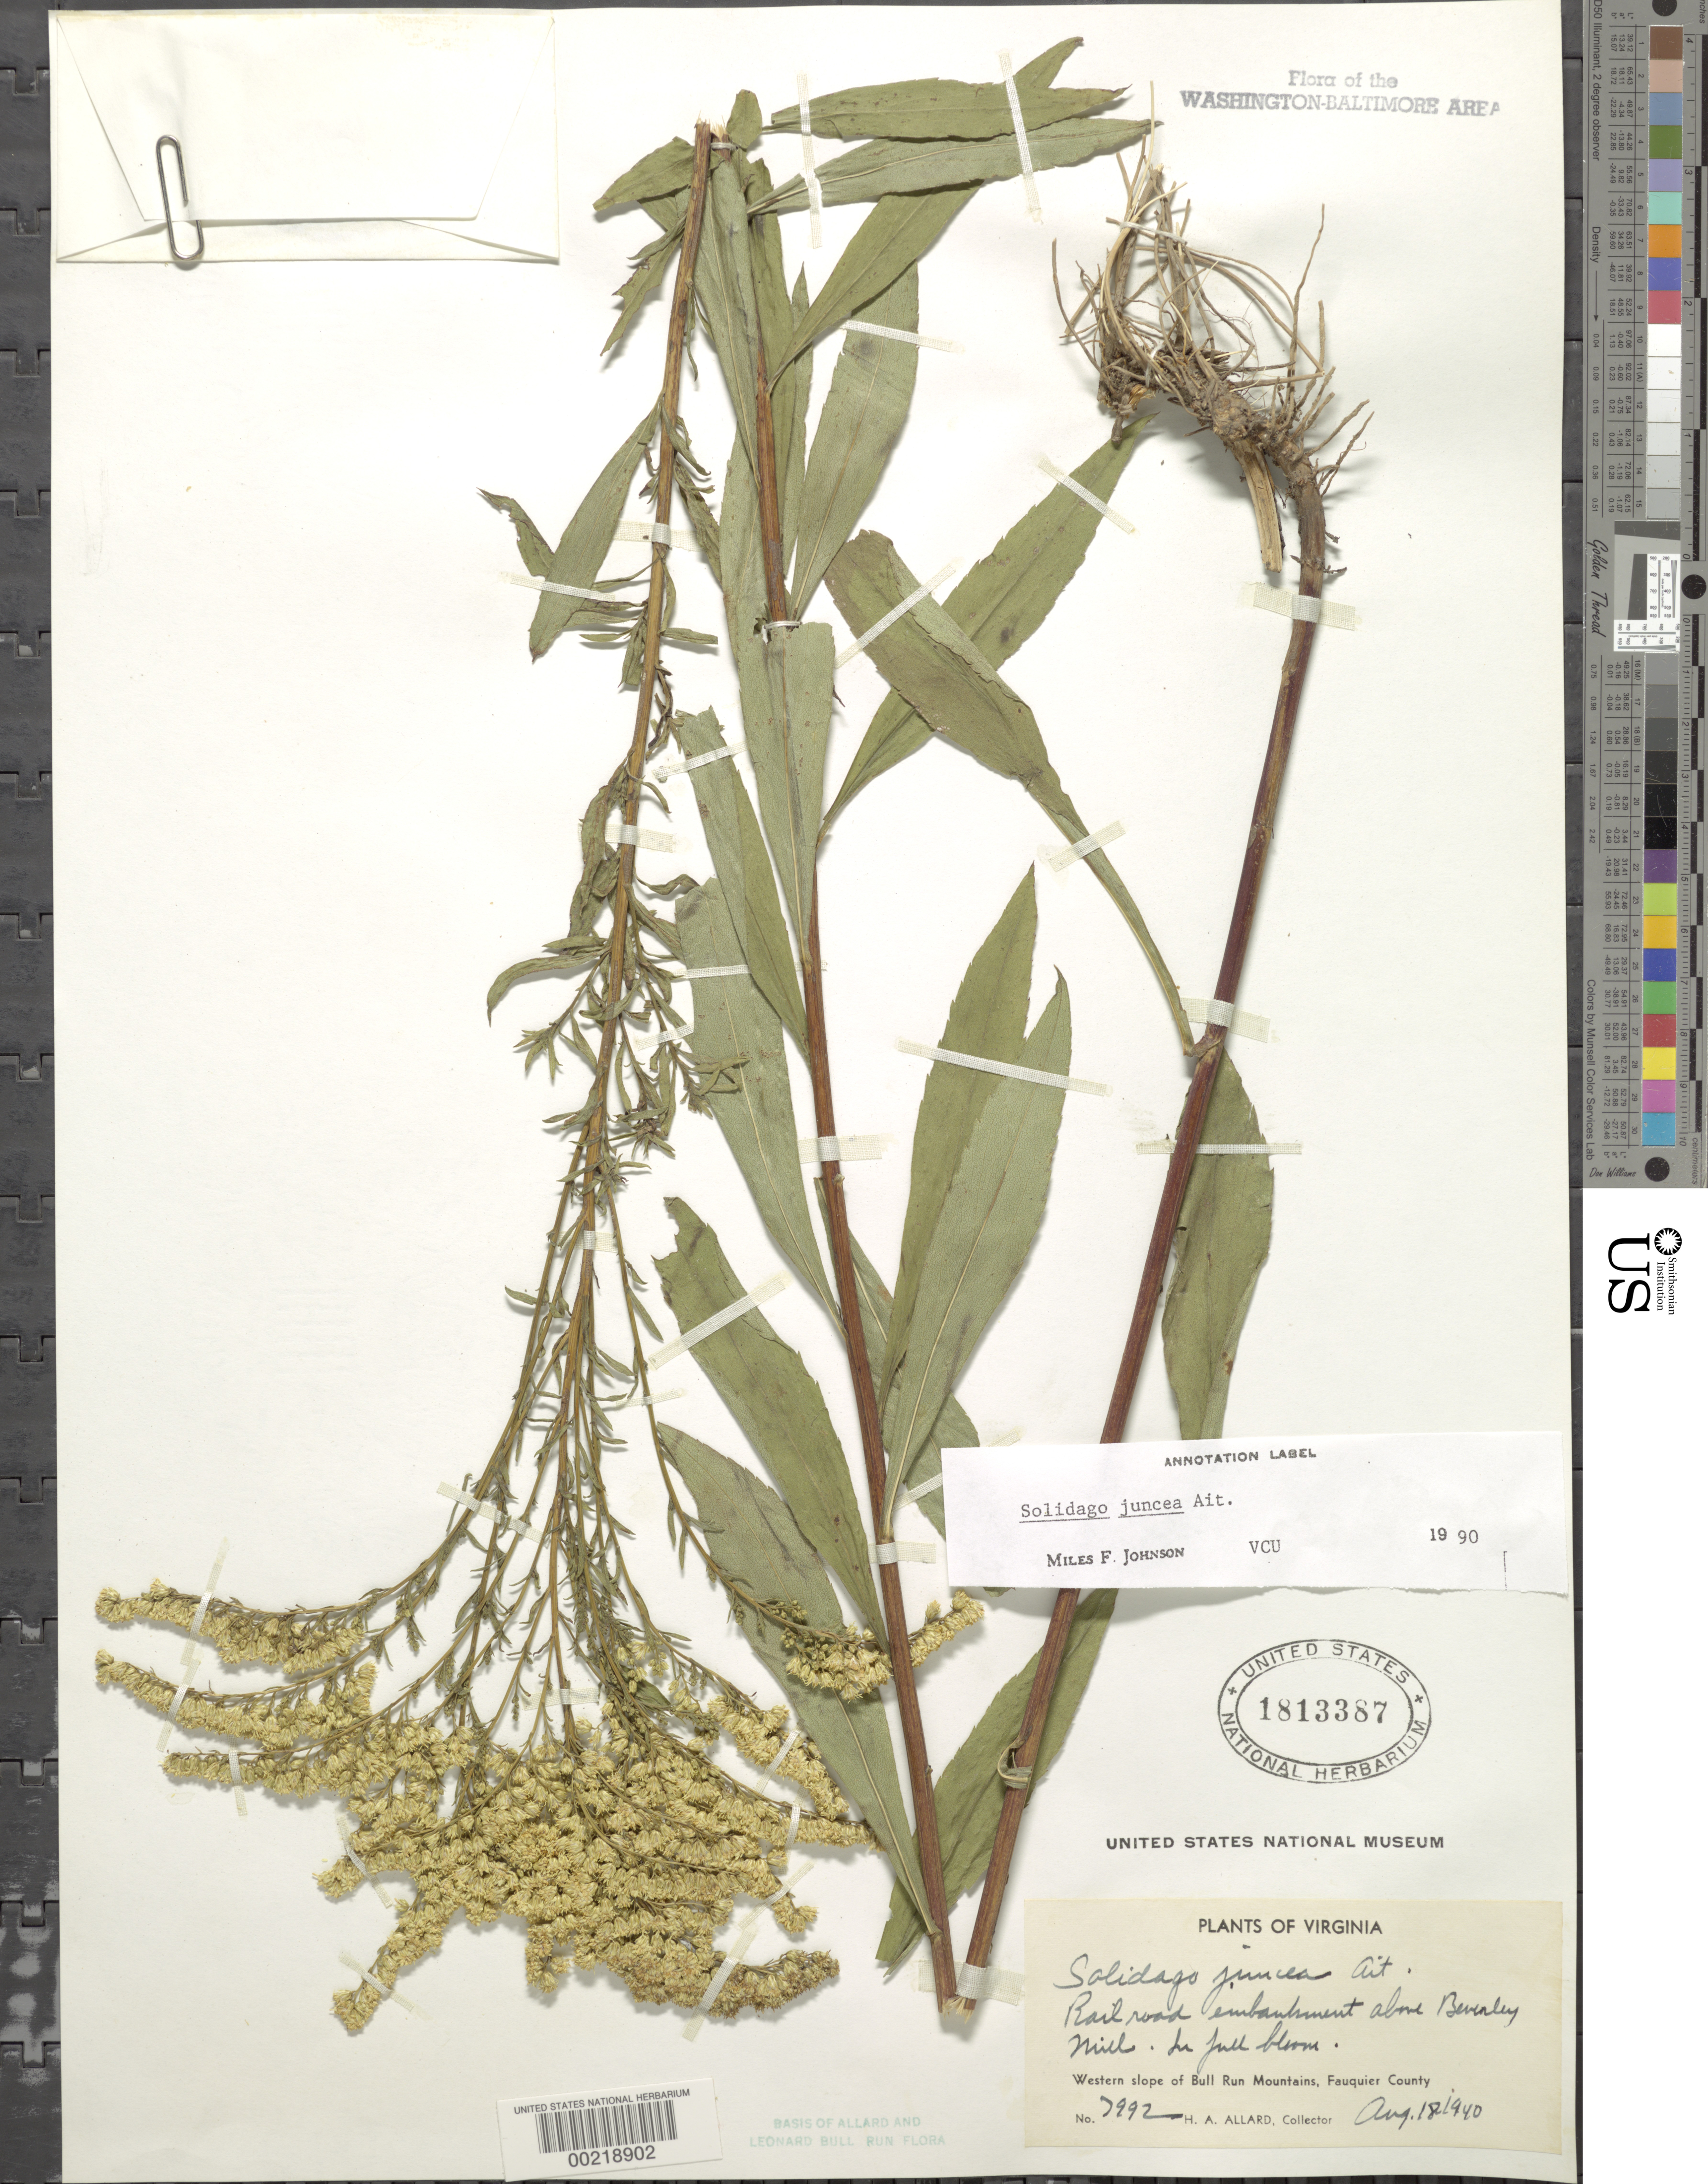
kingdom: Plantae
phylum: Tracheophyta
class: Magnoliopsida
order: Asterales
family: Asteraceae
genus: Solidago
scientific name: Solidago juncea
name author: Aiton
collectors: H. A. Allard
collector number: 7992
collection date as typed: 18 Aug 1940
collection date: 1940-08-18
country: United States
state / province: Virginia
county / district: Fauquier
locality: Above Beverley Mill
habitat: Railroad embankment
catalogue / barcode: US 1813387